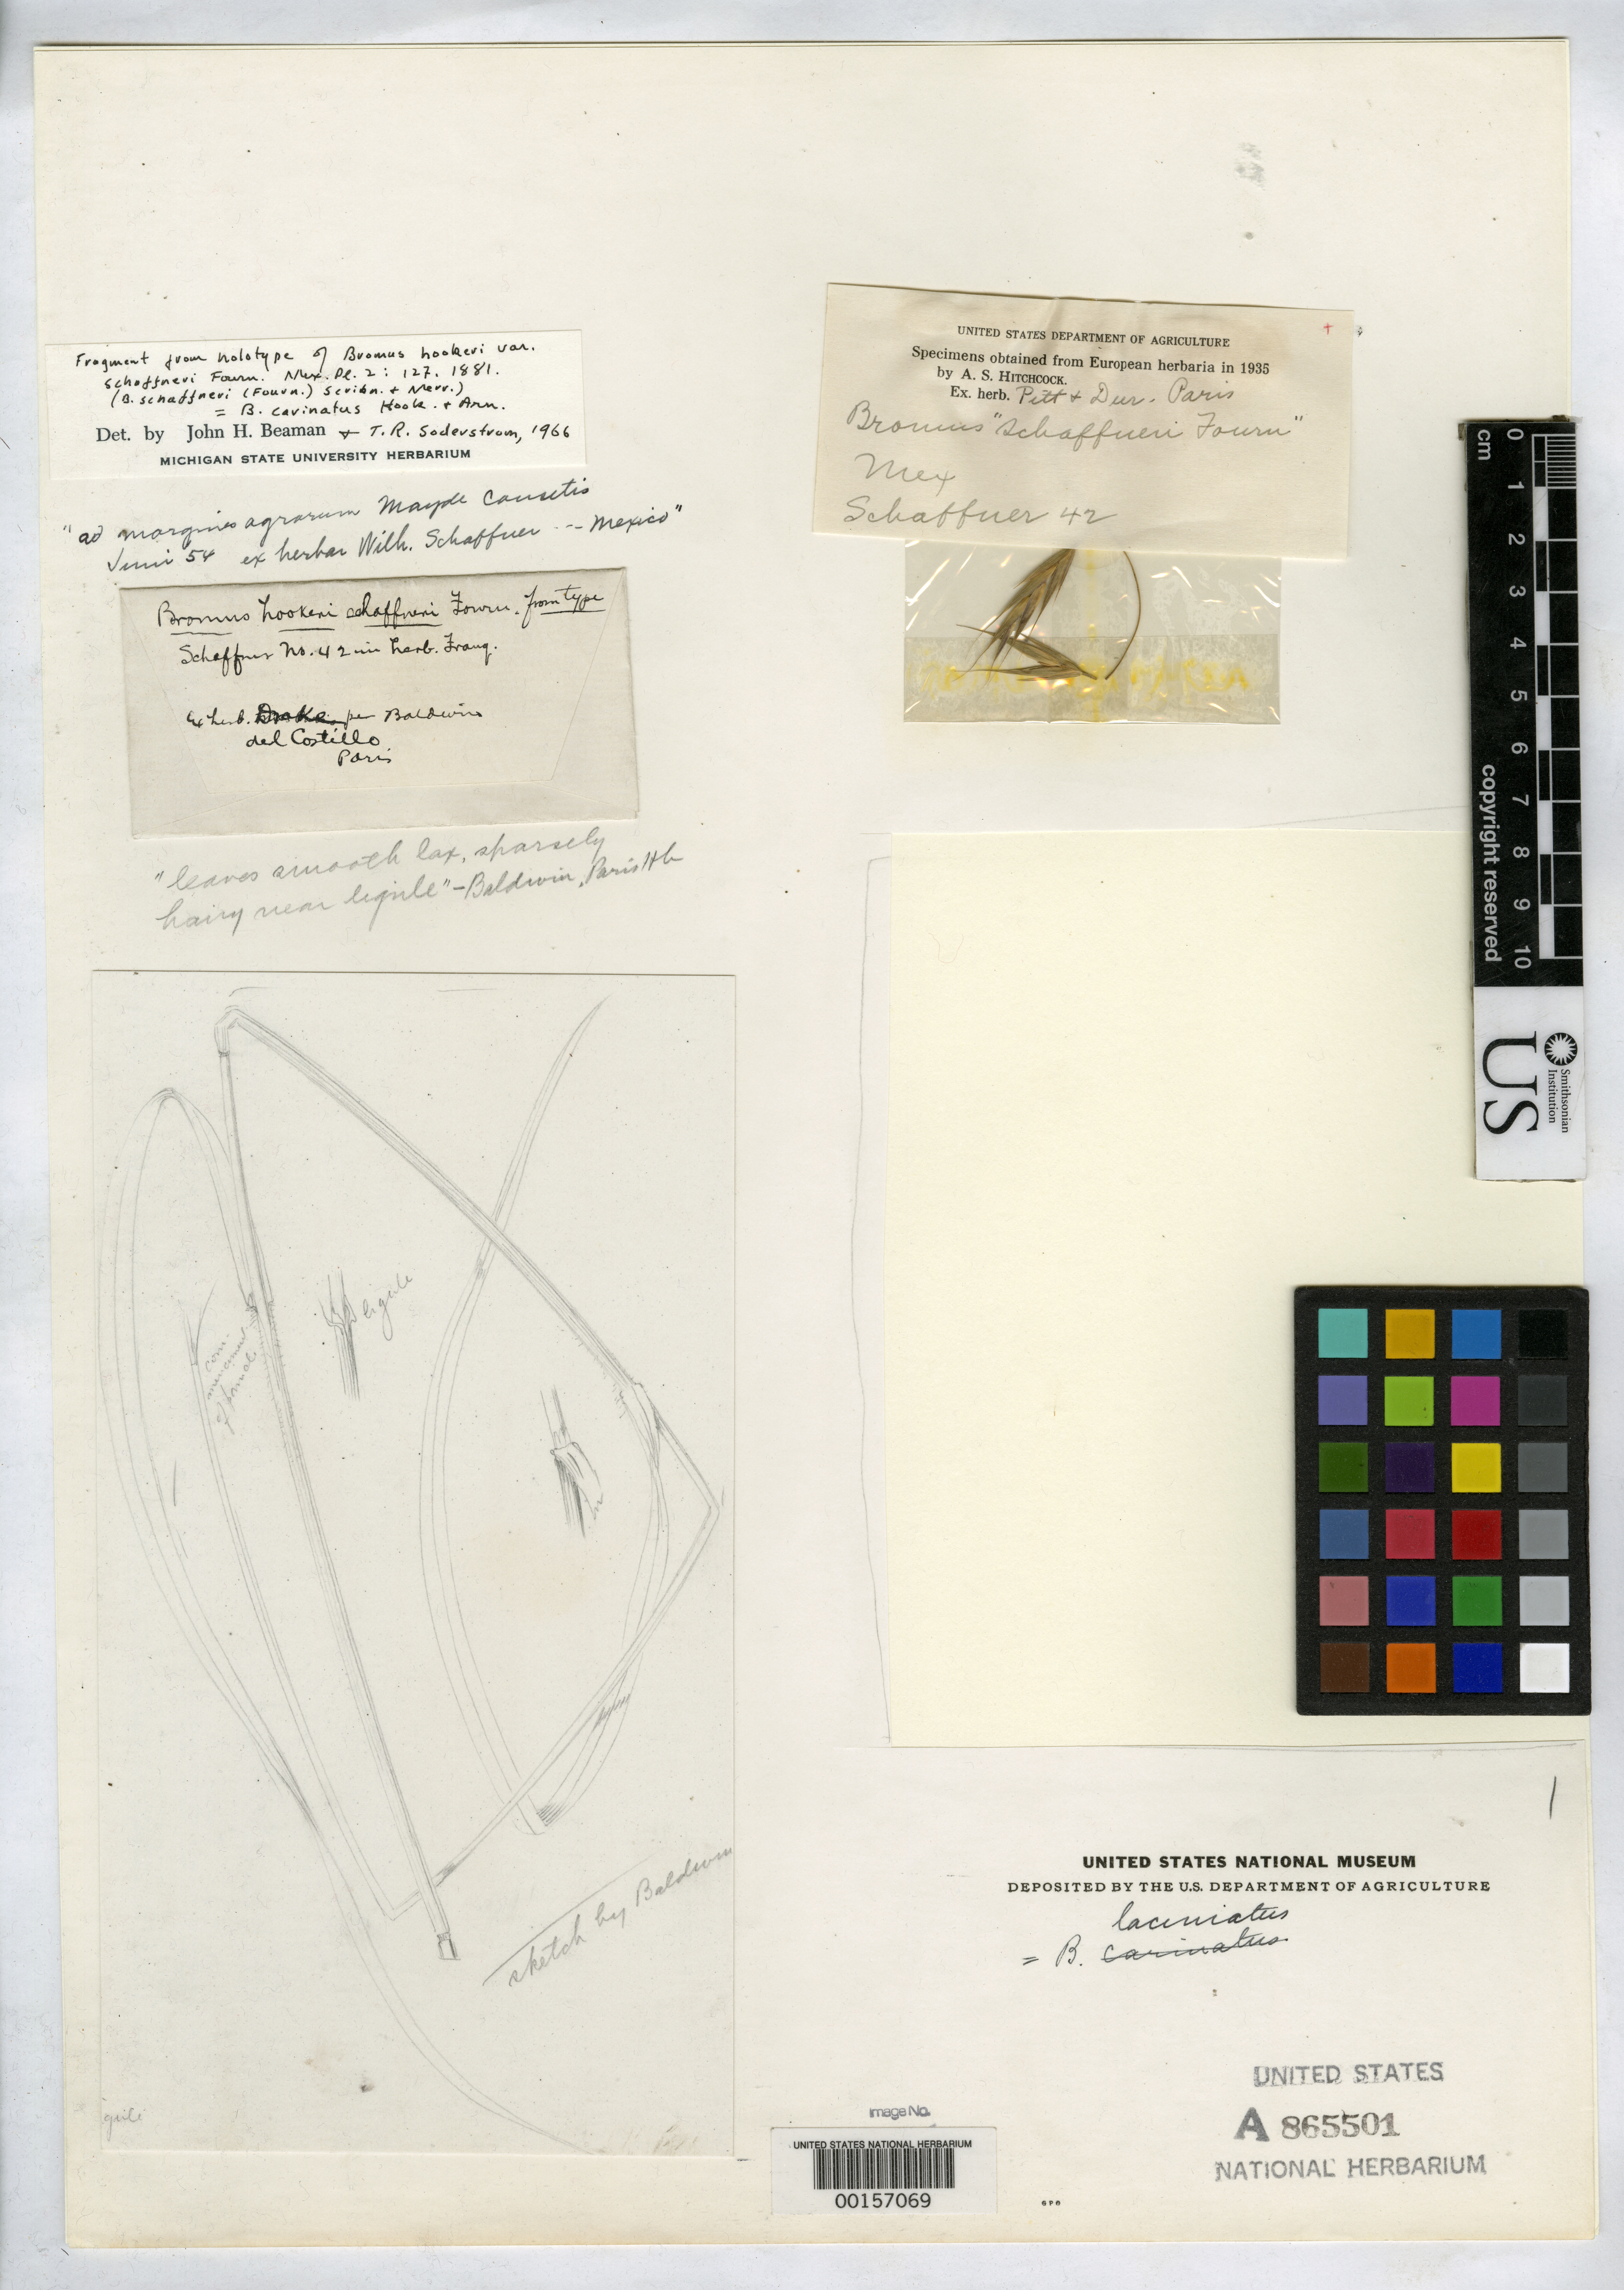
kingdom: Plantae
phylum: Tracheophyta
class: Liliopsida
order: Poales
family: Poaceae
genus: Bromus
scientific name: Bromus hookeri var. schaffneri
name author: E. Fourn.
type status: Type Fragment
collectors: J. G. Schaffner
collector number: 42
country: Mexico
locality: E of Monserrat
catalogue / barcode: US 865501A